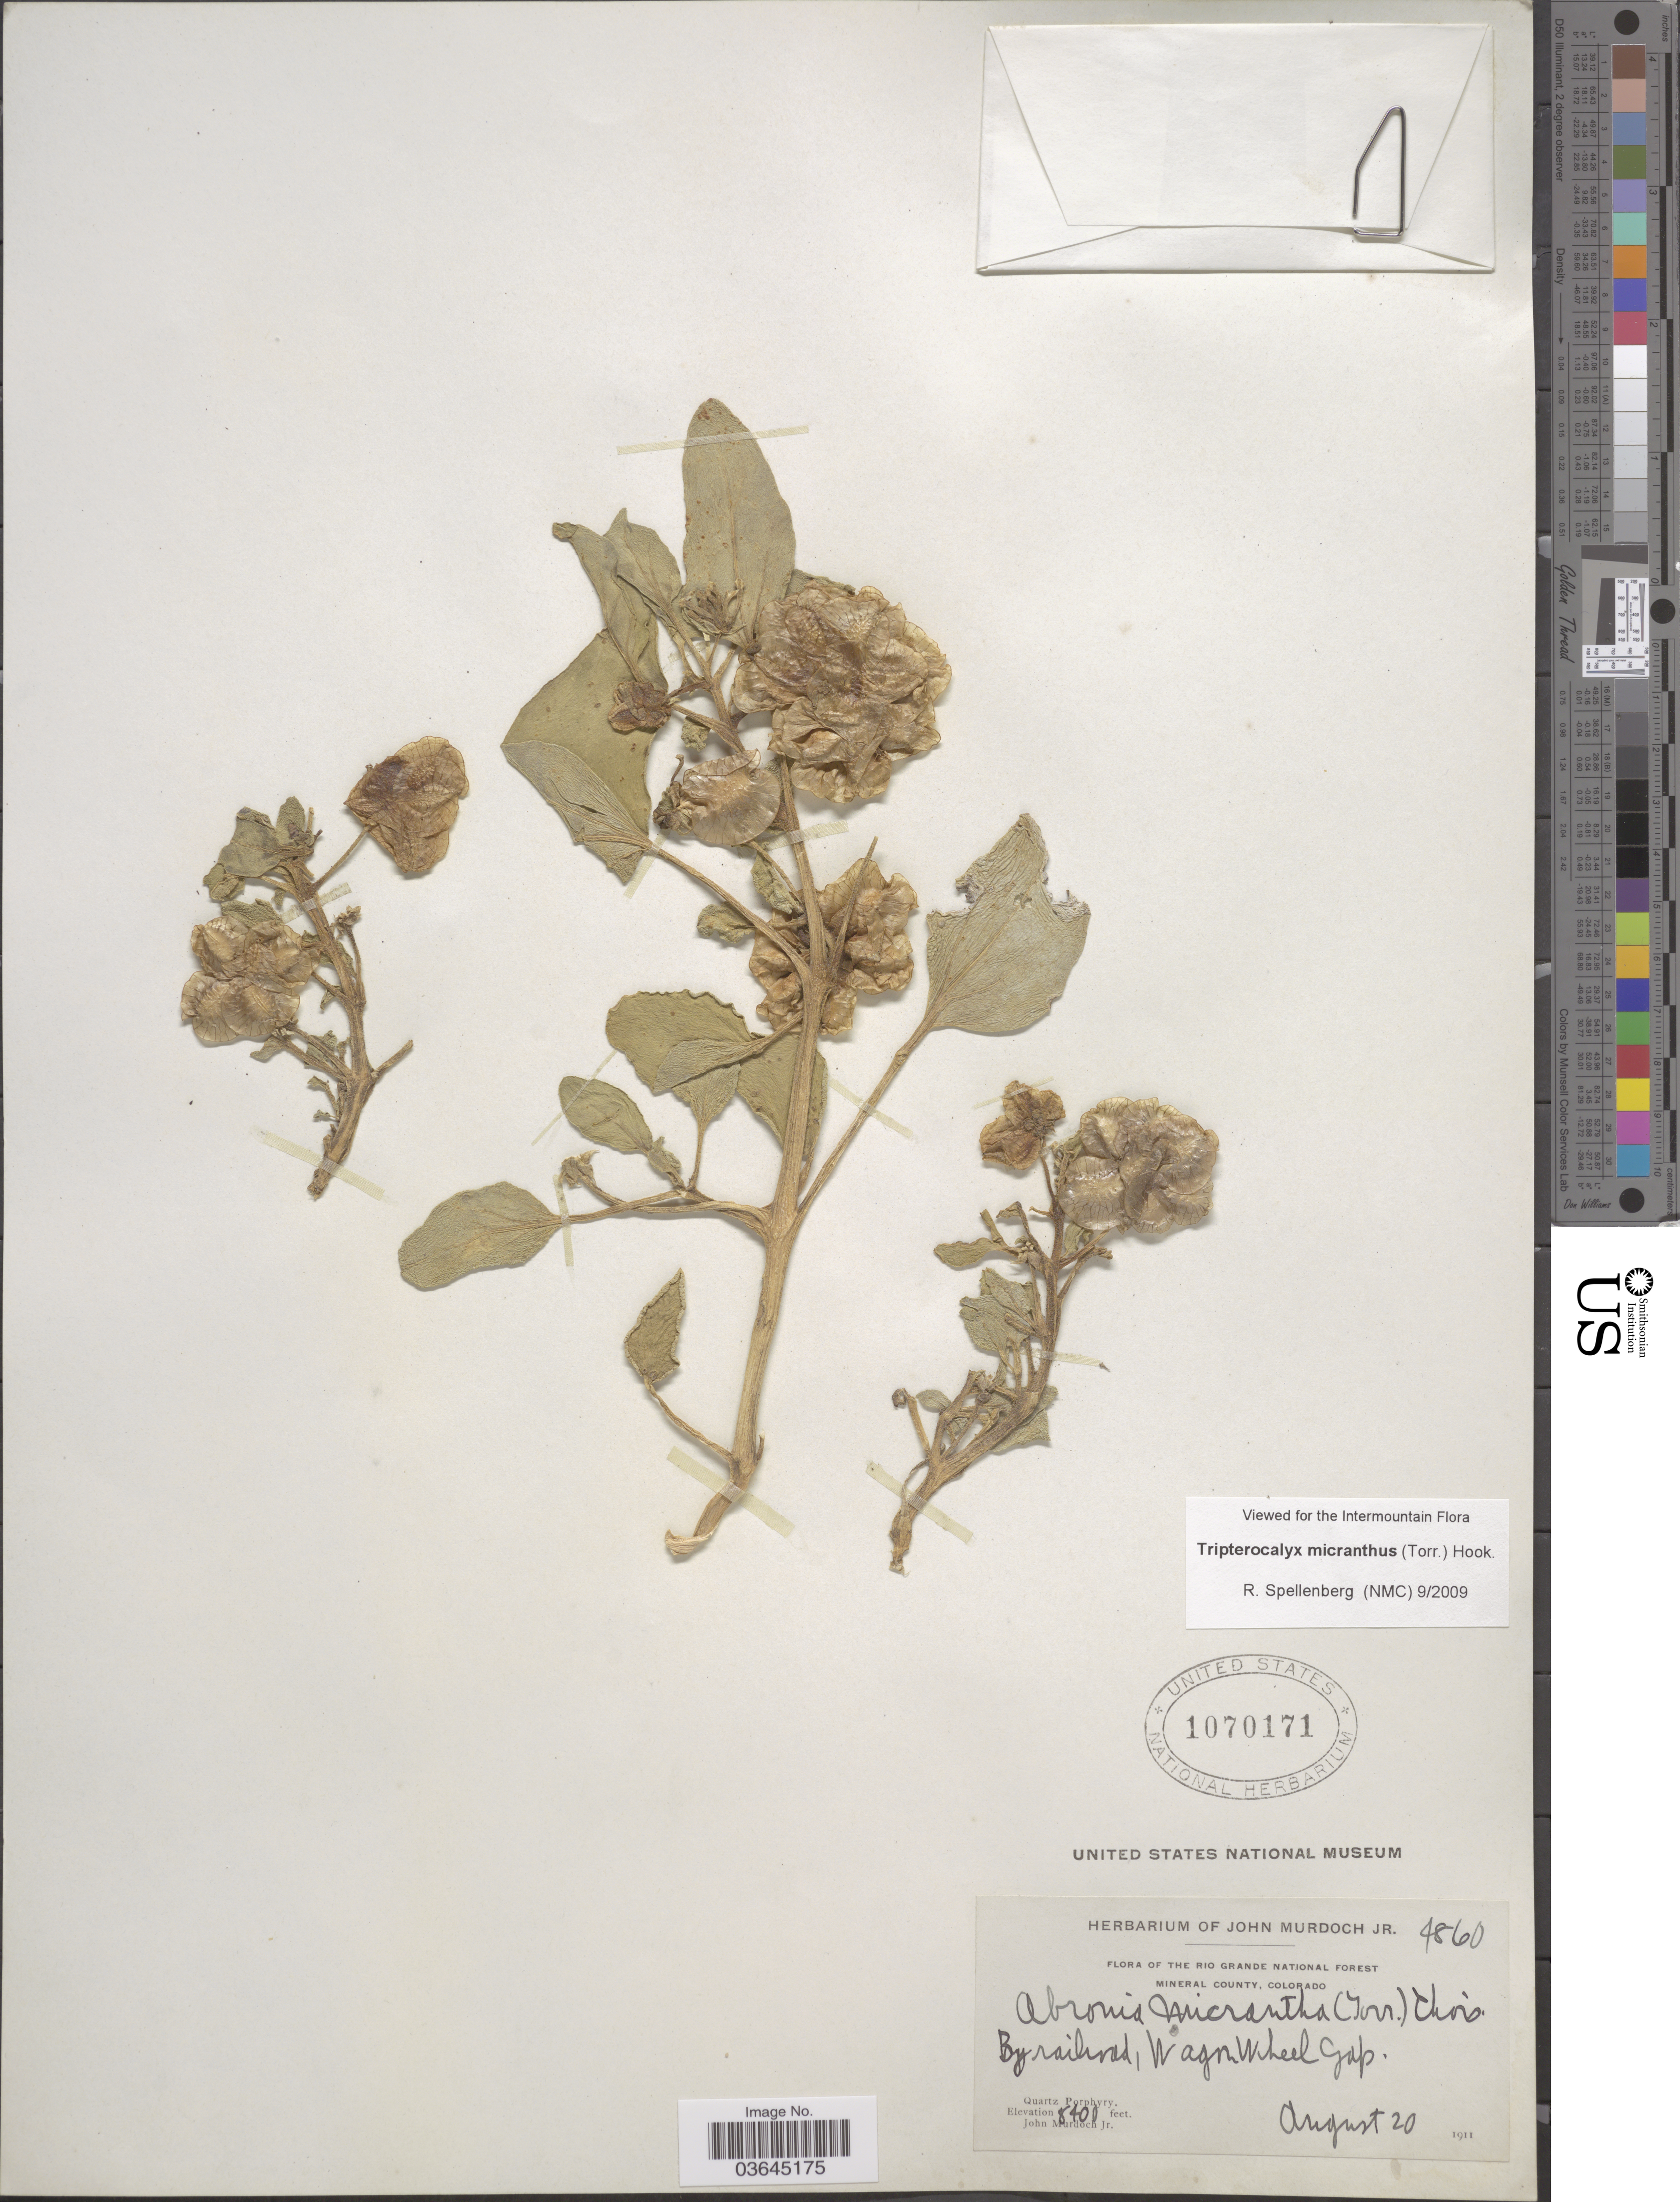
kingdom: Plantae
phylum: Tracheophyta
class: Magnoliopsida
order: Caryophyllales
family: Nyctaginaceae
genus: Tripterocalyx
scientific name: Tripterocalyx micranthus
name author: (Torr.) Hook.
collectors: J. Murdoch Jr.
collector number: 4860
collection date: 1911-08-20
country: United States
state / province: Colorado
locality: The Rio Grande National Forest. Mineral County. By railroad, Wagon Wheel Gap.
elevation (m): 2560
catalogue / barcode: US 1070171